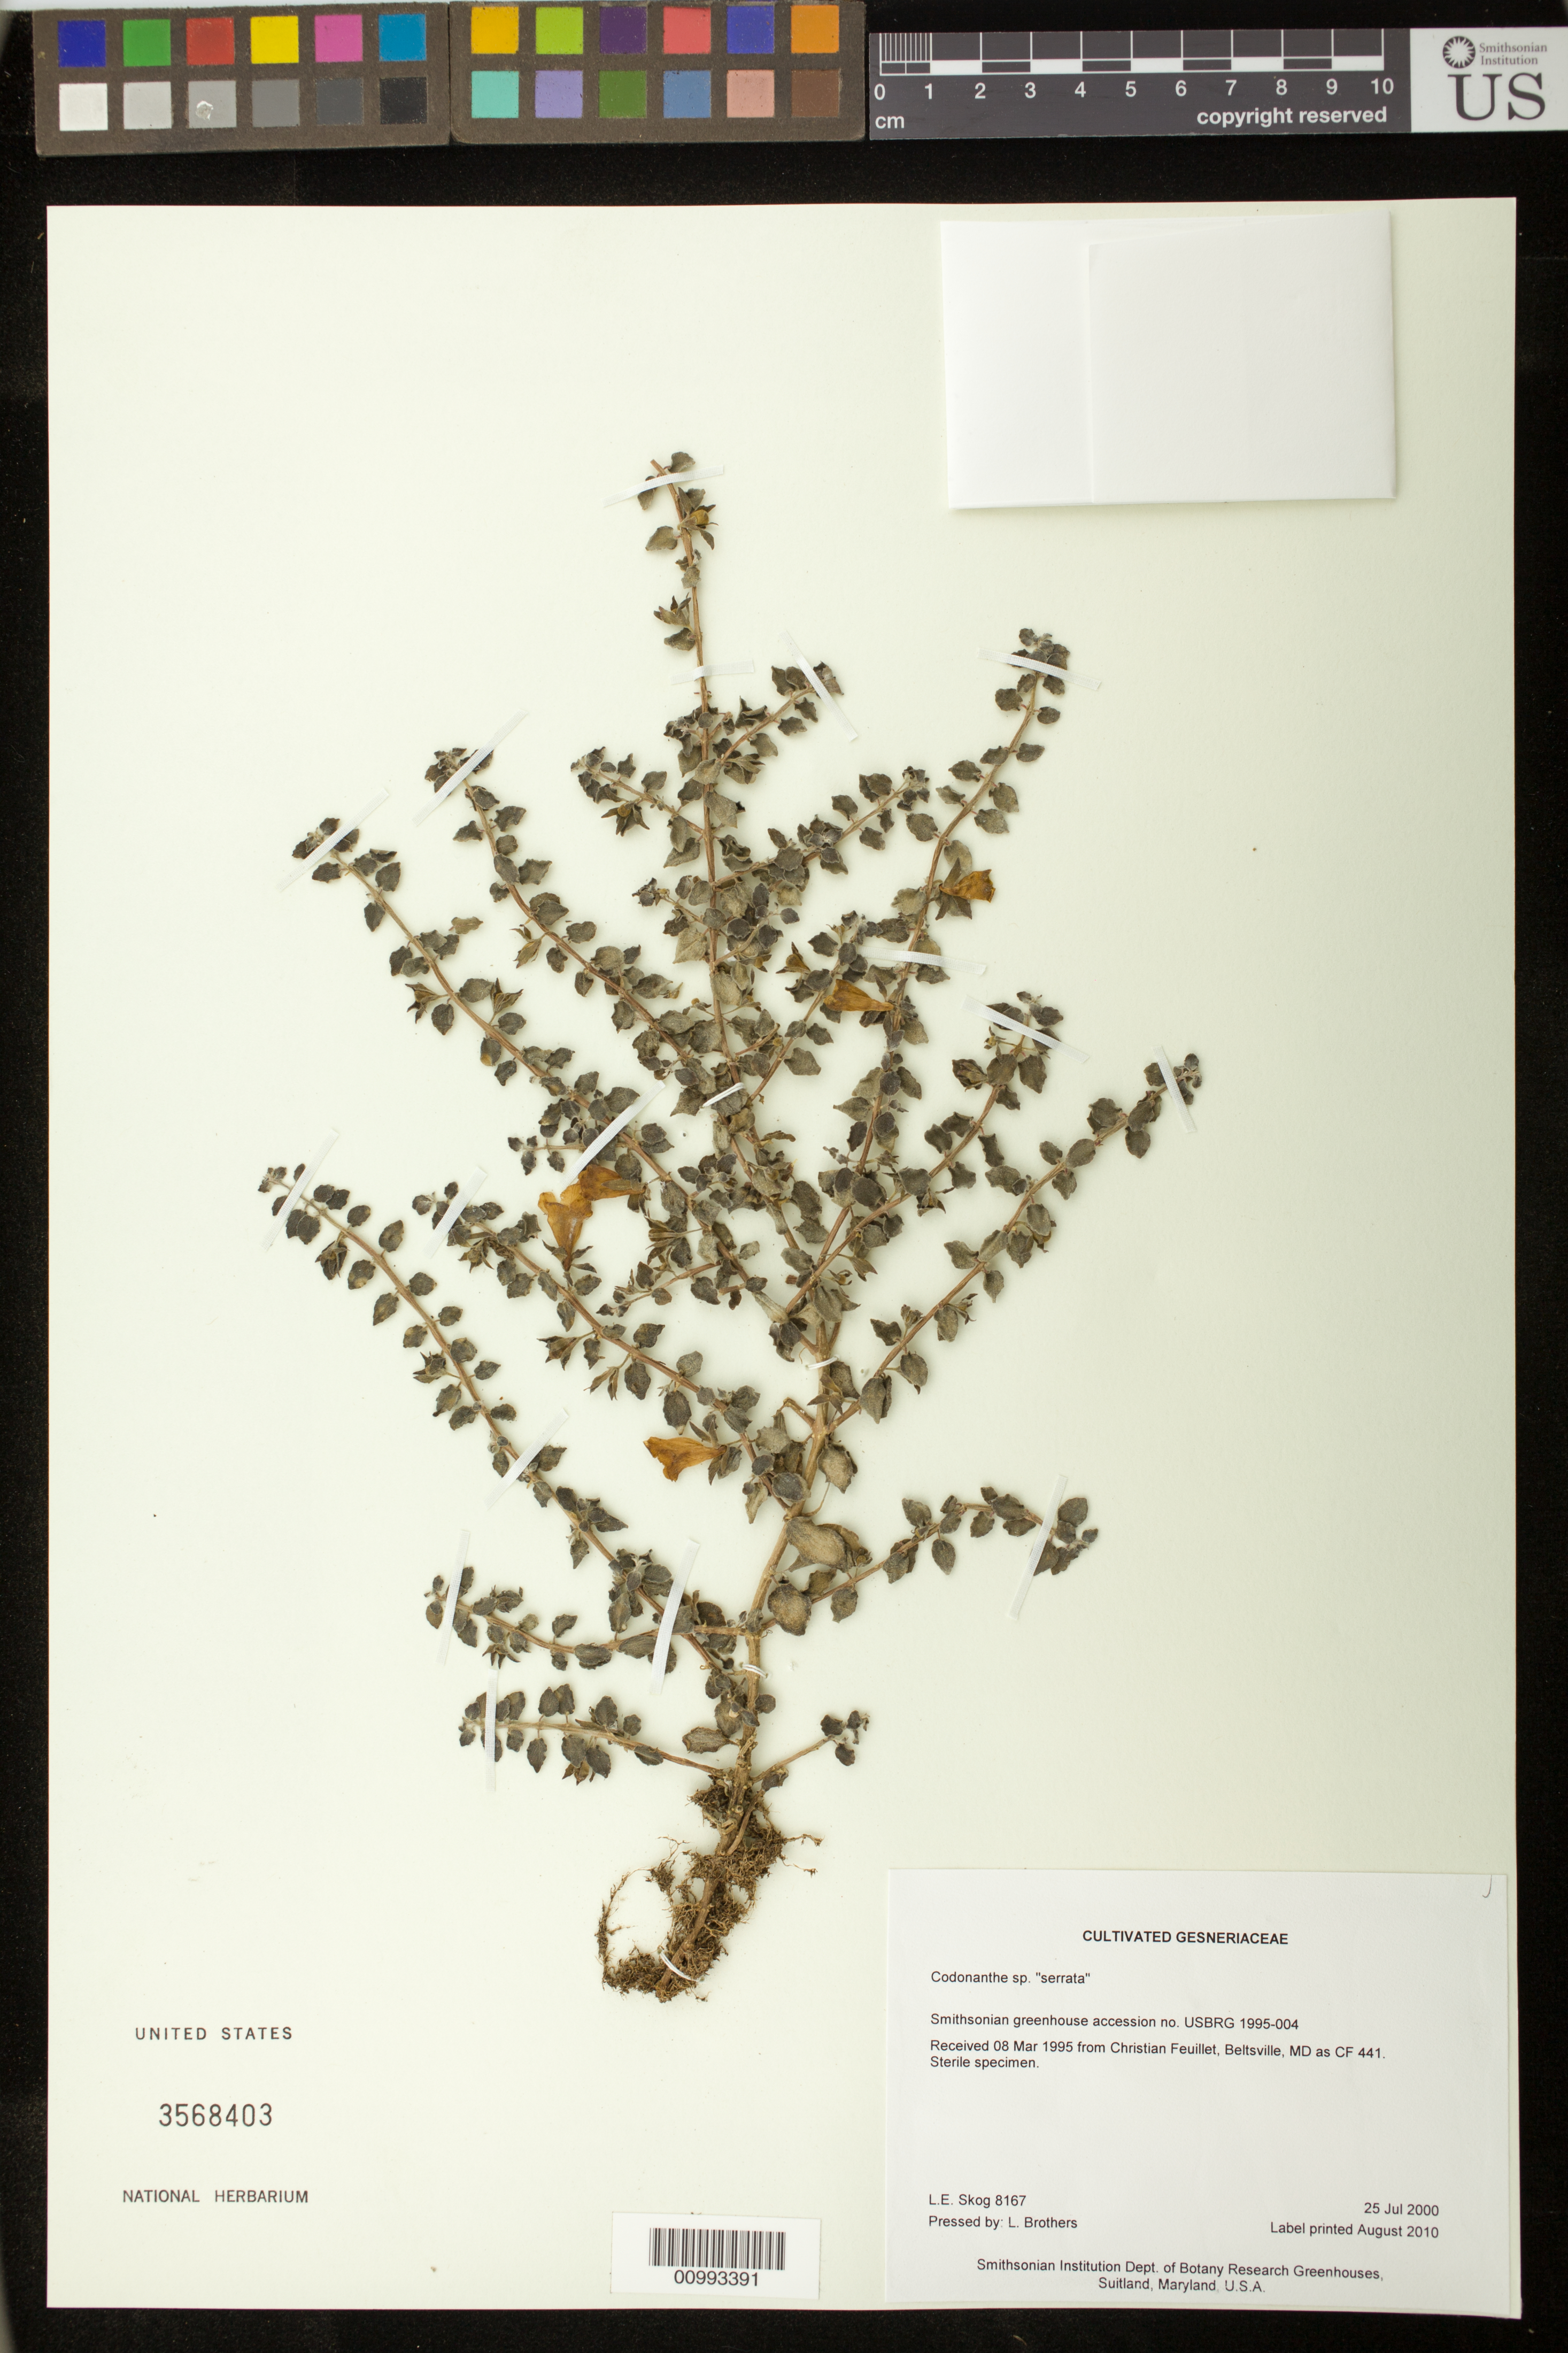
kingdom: Plantae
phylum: Tracheophyta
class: Magnoliopsida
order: Lamiales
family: Gesneriaceae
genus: Codonanthe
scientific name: Codonanthe 'serrata'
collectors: L. E. Skog & L. Brothers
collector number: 8167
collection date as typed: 25 Jul 2000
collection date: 2000-07-25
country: United States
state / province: Maryland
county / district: Prince George's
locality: Smithsonian Institution Dept. of Botany Research Greenhouses, Suitland, Maryland, U.S.A.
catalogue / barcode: US 3568403